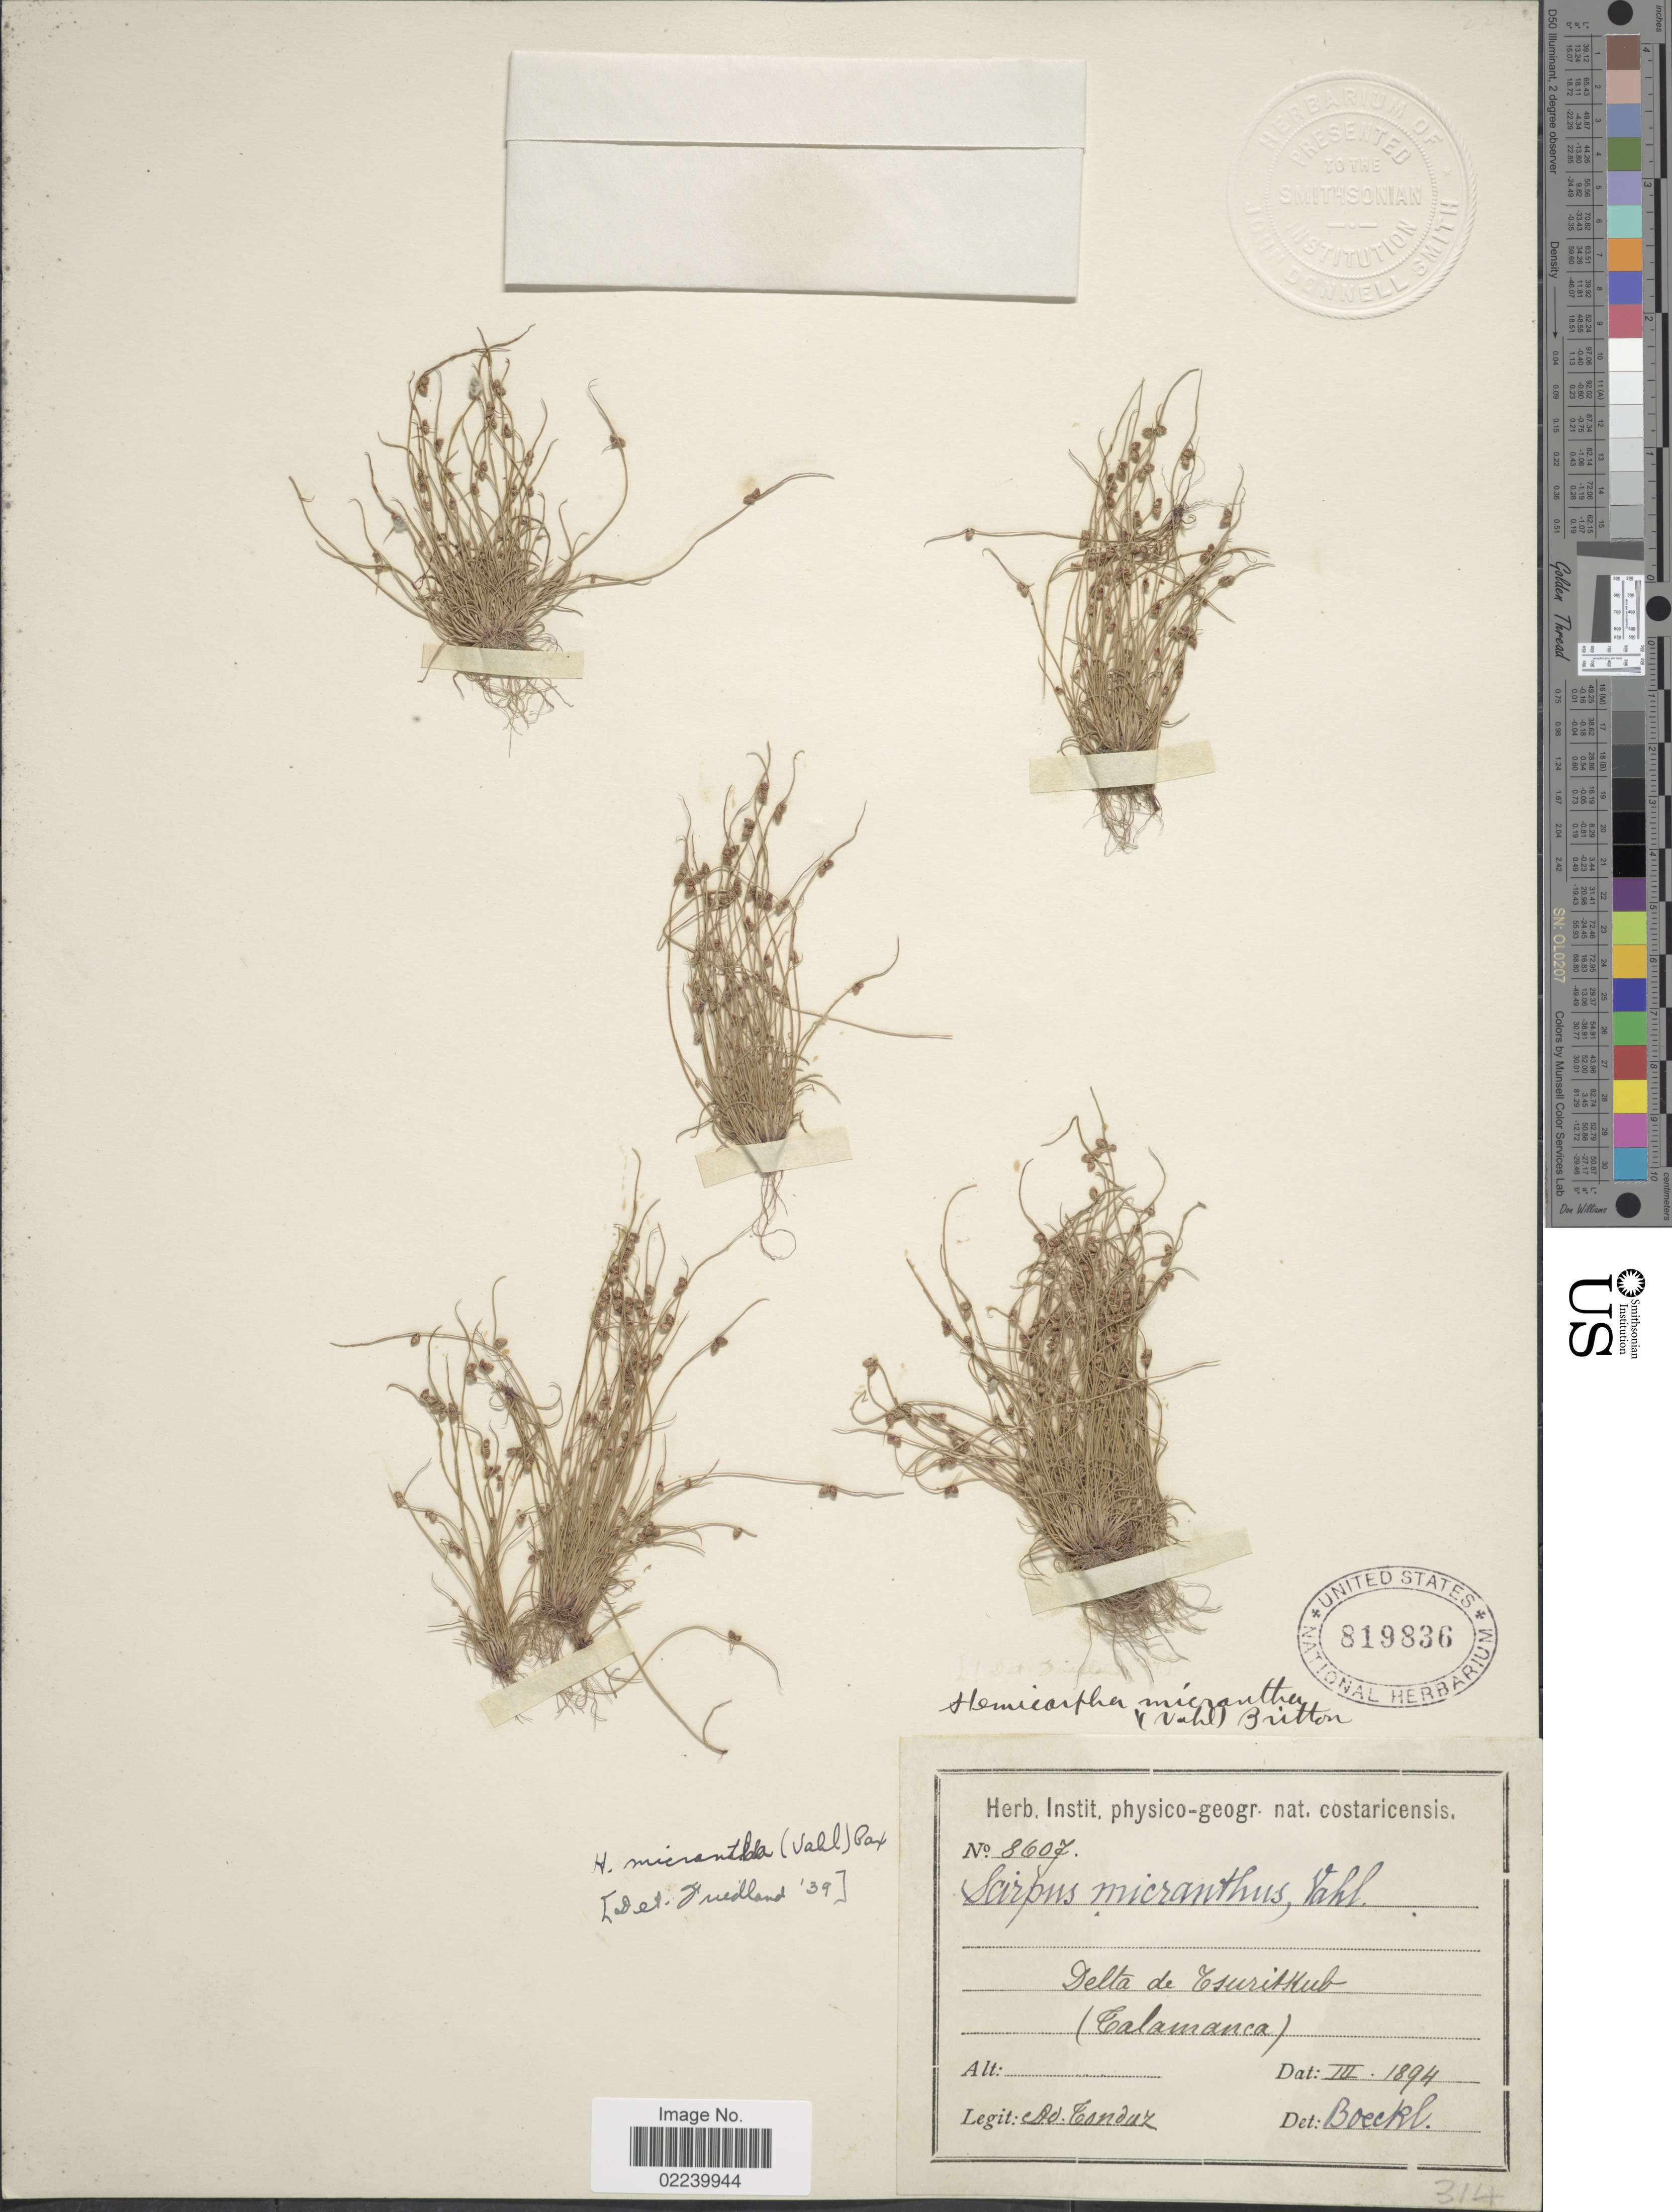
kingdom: Plantae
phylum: Tracheophyta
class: Liliopsida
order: Poales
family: Cyperaceae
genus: Cyperus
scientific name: Cyperus subsquarrosus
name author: (Muhl.) Bauters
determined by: Strong, M. T., (US), Smithsonian Institution - National Museum of Natural History (UNITED STATES)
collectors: A. Tonduz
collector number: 8607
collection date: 1894-03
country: Costa Rica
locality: Delta de Tsuritkub (Talamanca)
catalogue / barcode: US 819836